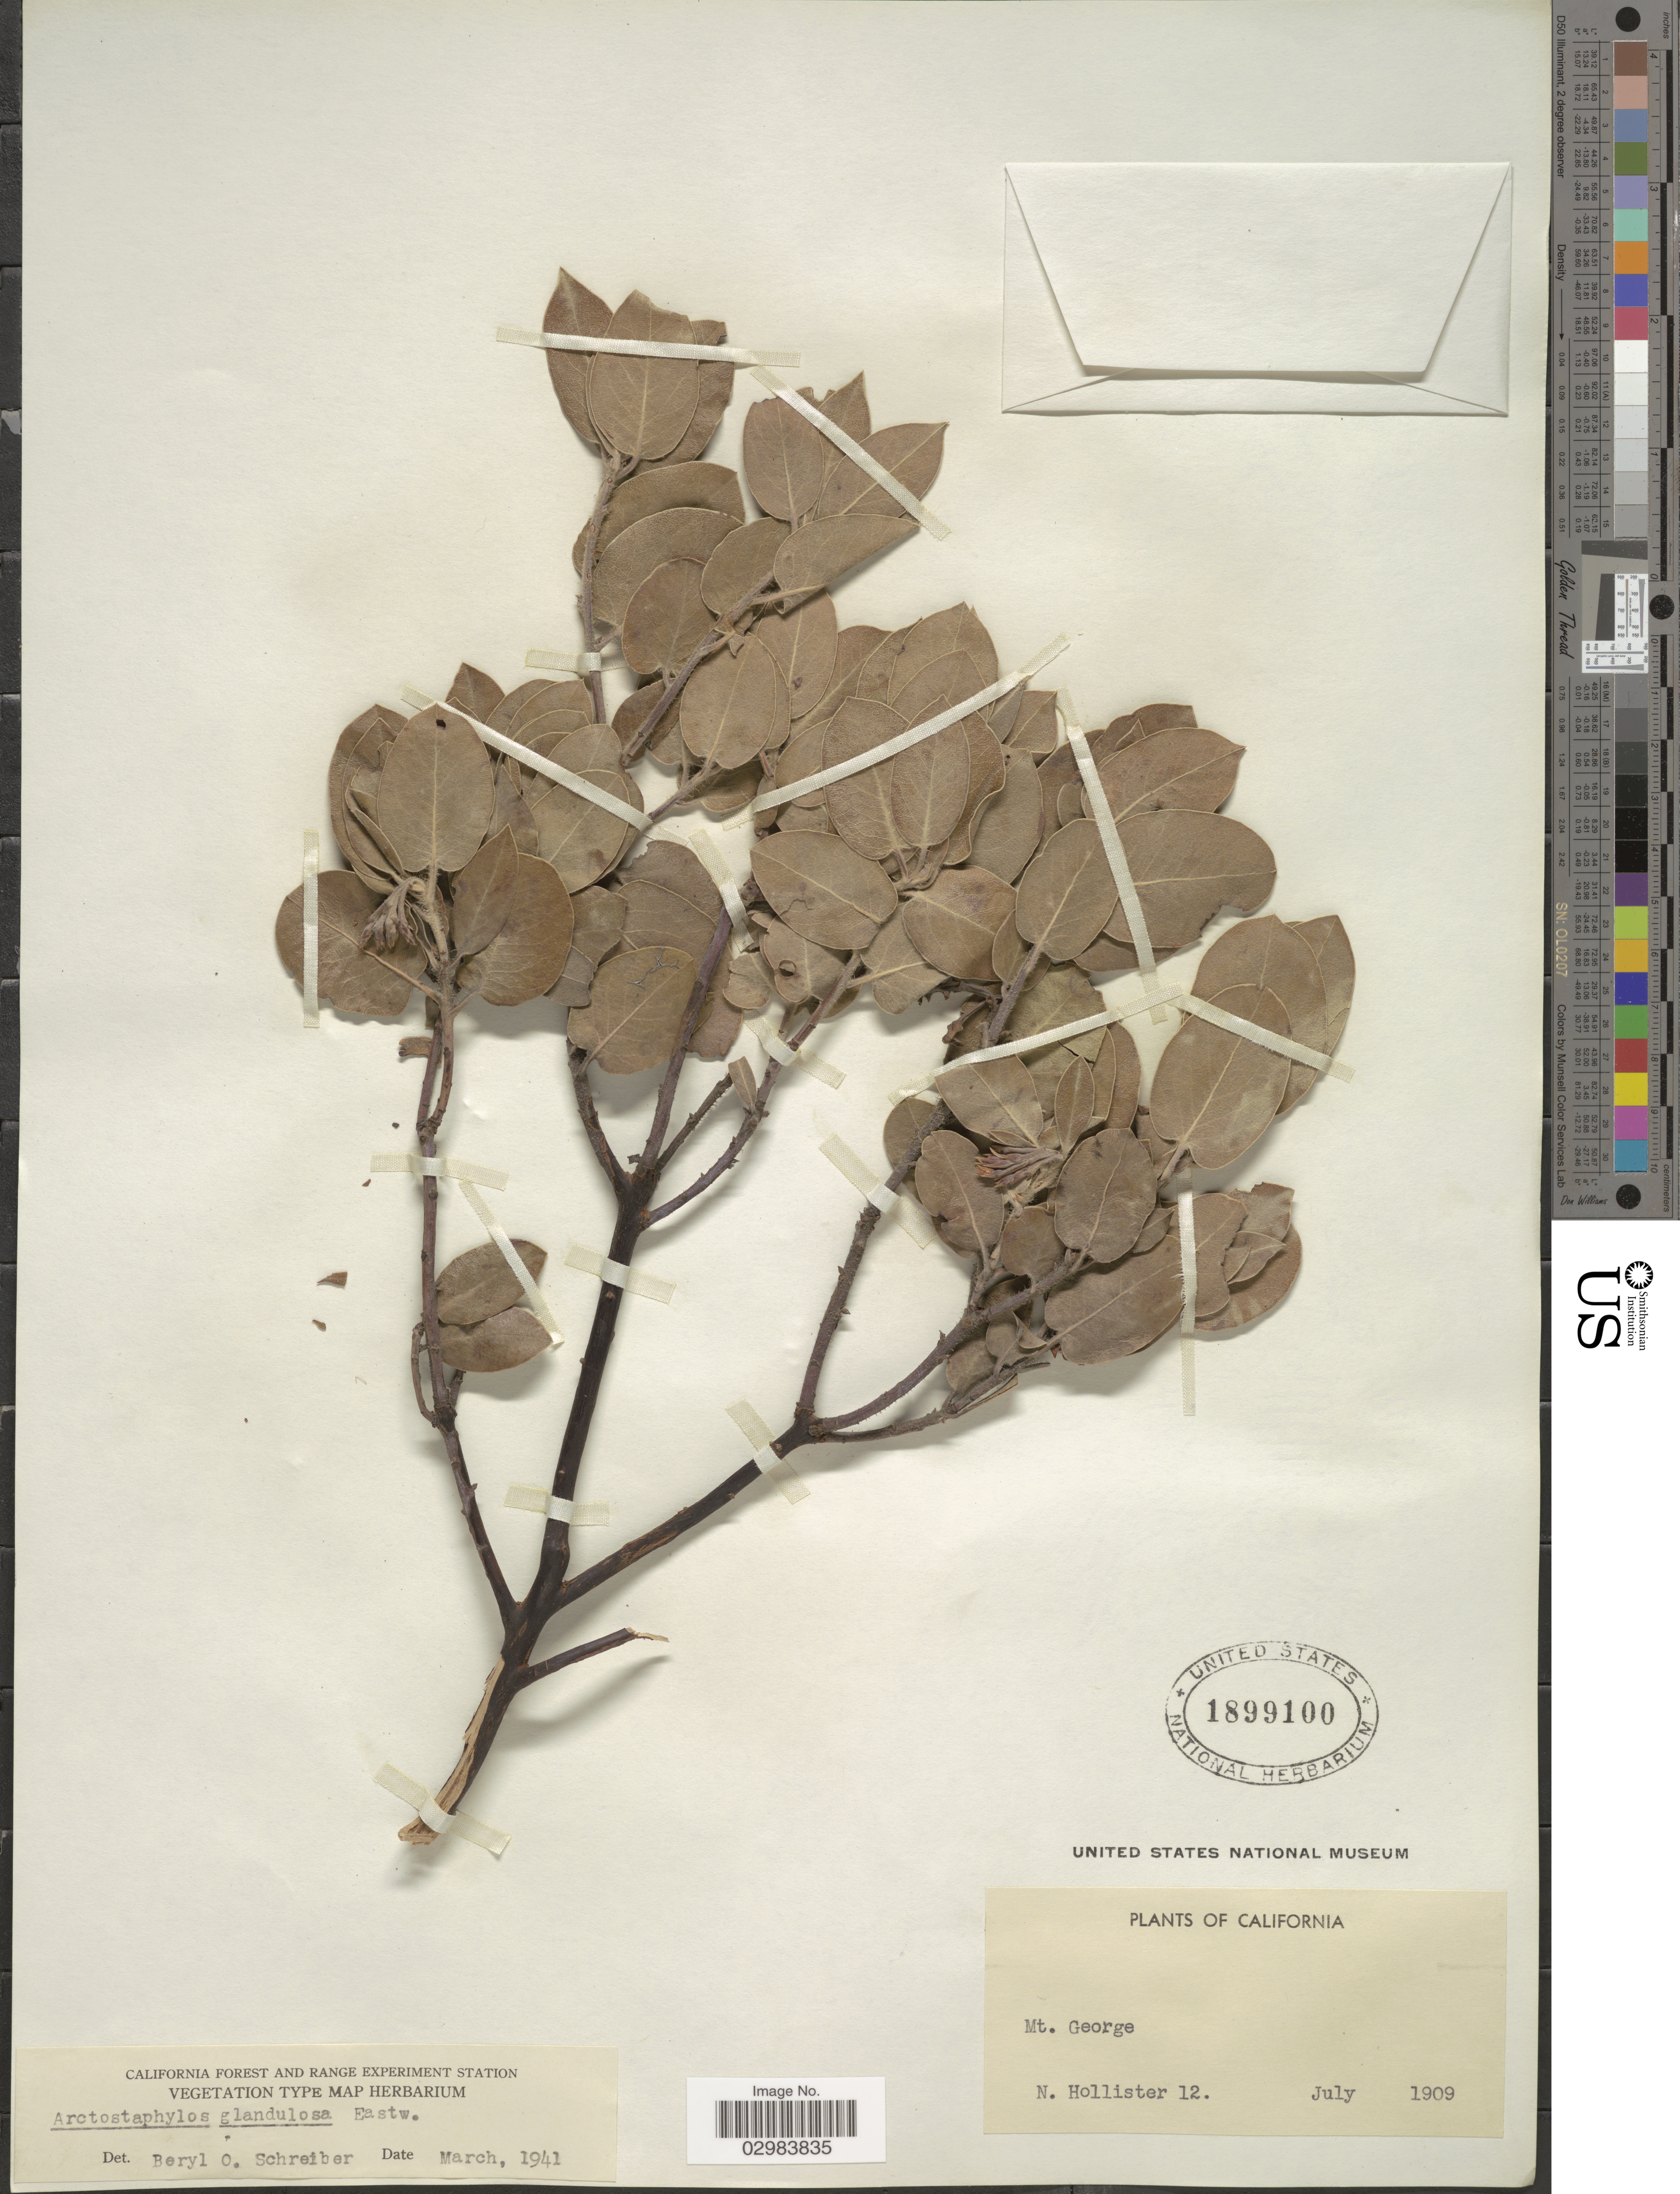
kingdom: Plantae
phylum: Tracheophyta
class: Magnoliopsida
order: Ericales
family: Ericaceae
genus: Arctostaphylos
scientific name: Arctostaphylos glandulosa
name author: Eastw.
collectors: N. Hollister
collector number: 12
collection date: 1909-07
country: United States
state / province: California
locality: Mt. George.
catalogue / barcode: US 1899100